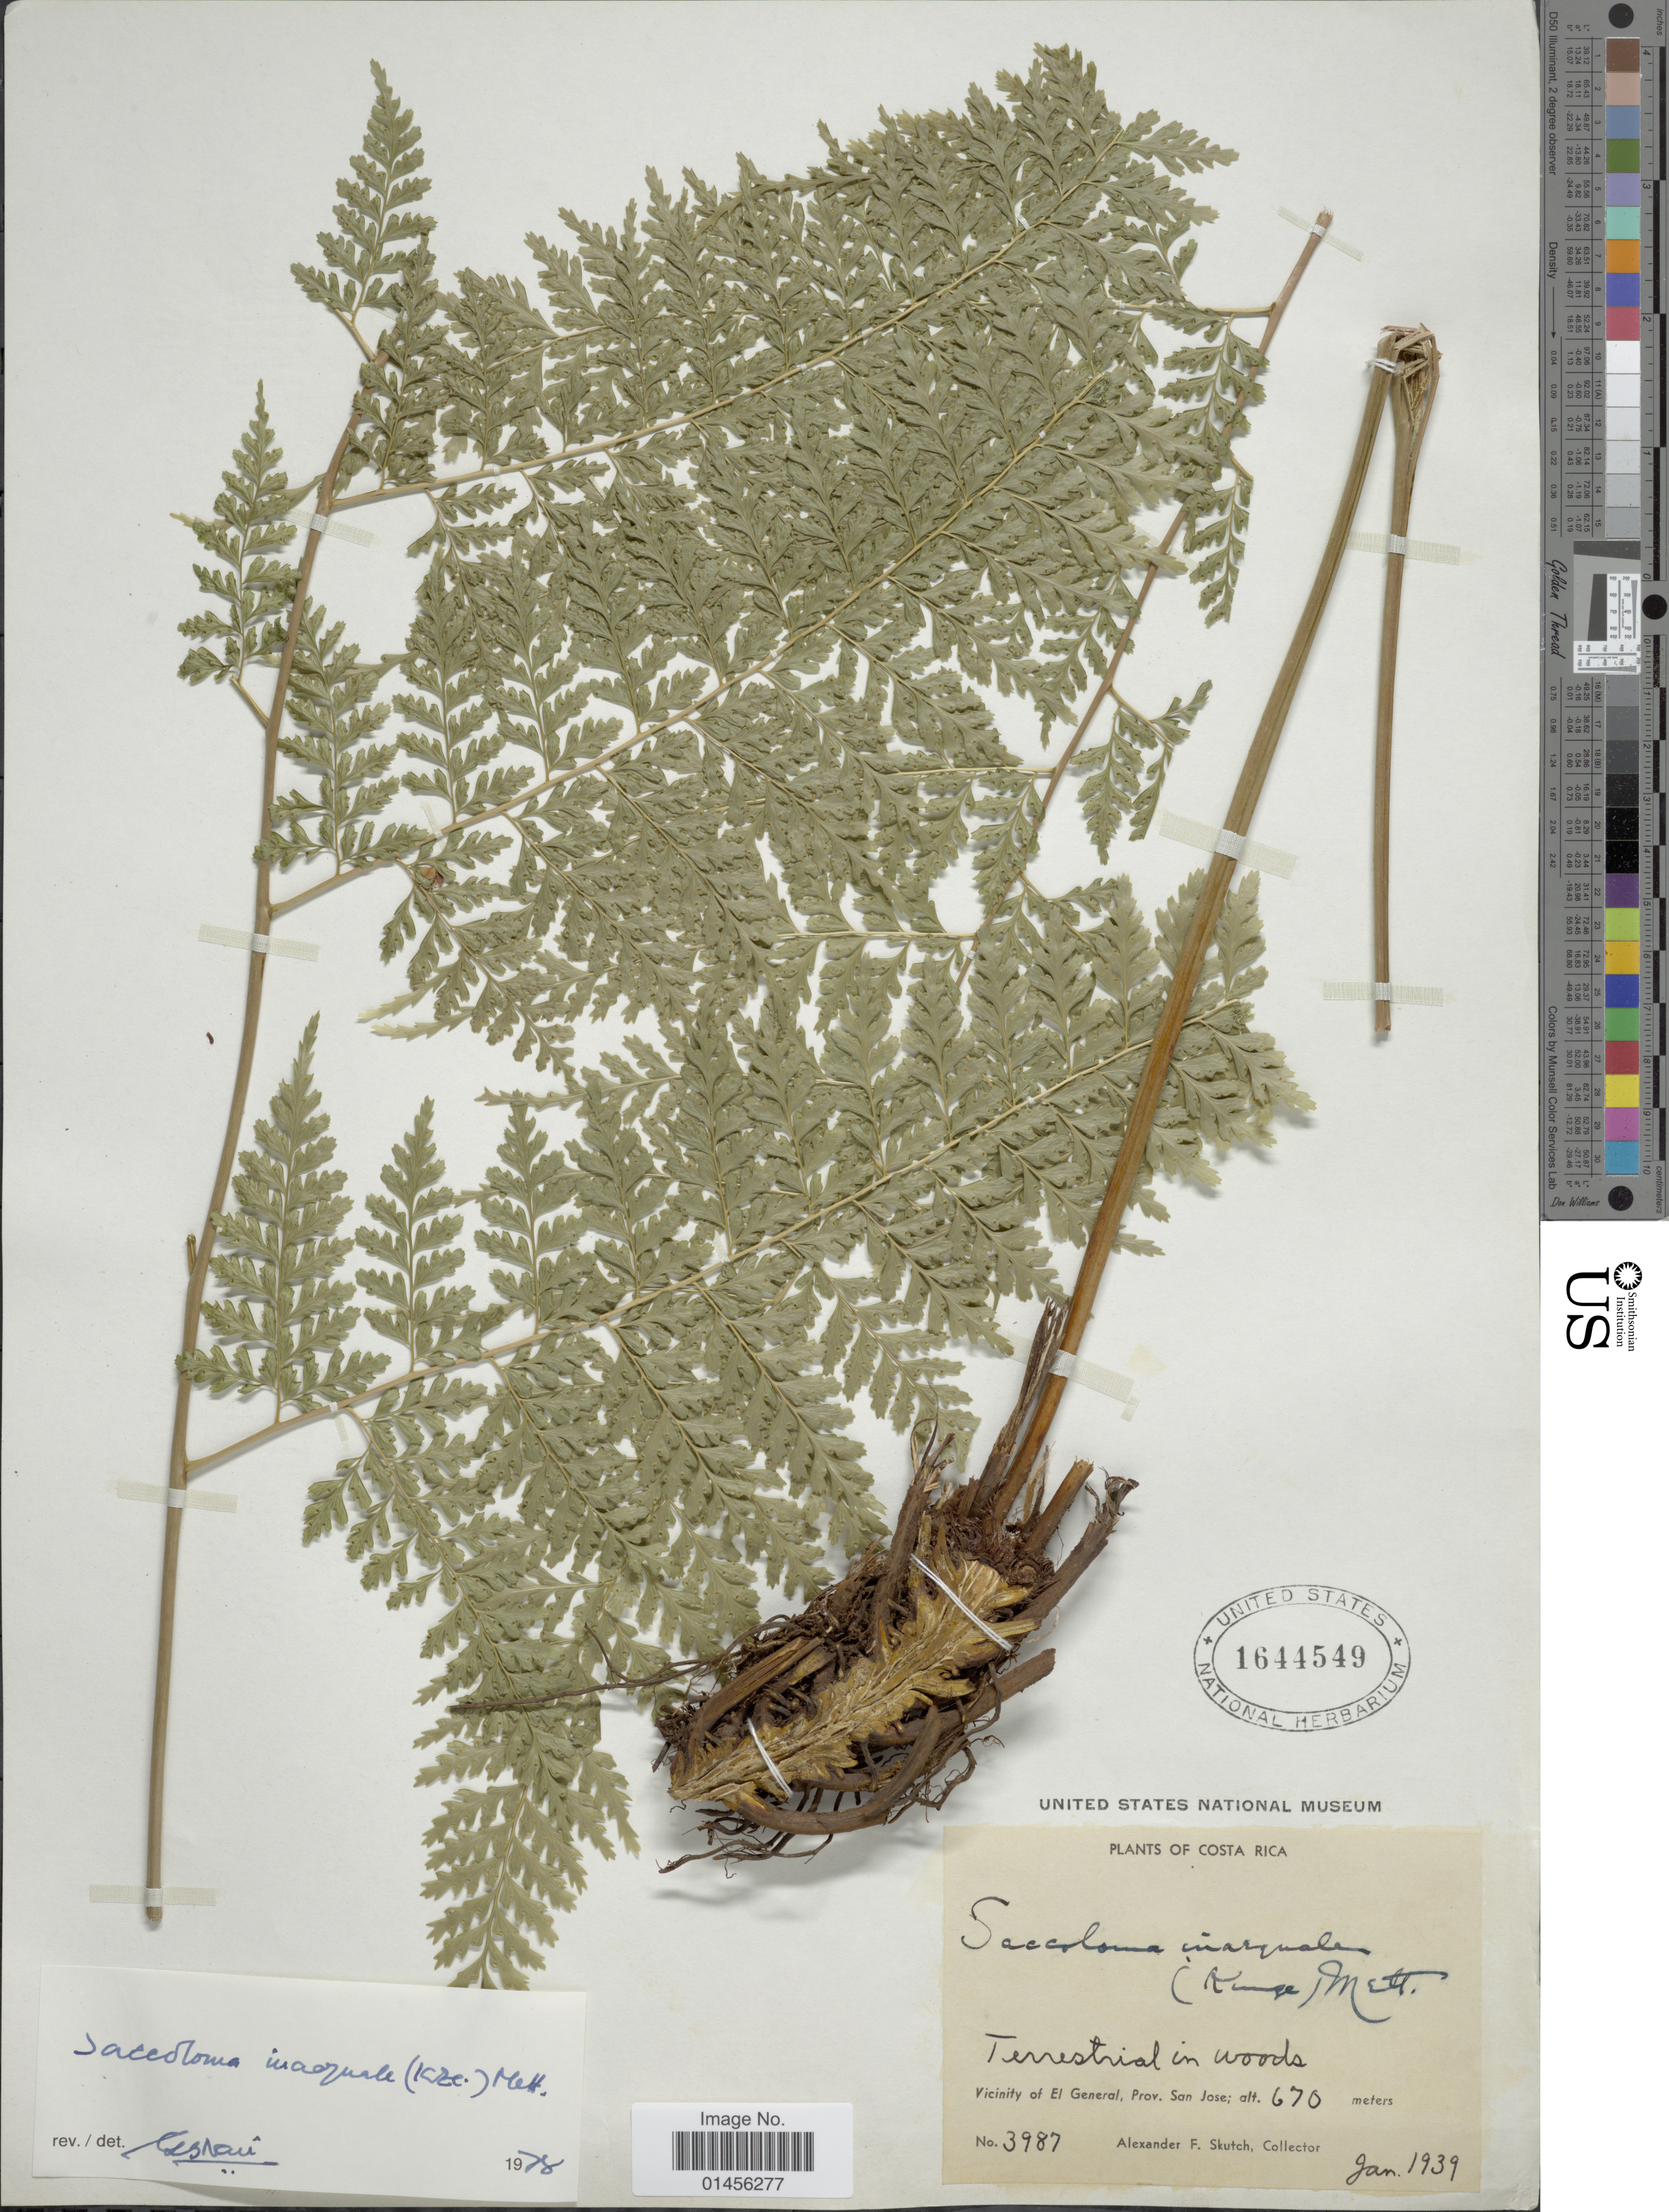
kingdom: Plantae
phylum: Tracheophyta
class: Polypodiopsida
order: Polypodiales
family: Saccolomataceae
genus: Saccoloma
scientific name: Saccoloma inaequale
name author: (Kunze) Mett.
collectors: A. F. Skutch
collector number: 3987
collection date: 1939-01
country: Costa Rica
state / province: San José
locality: Vicinity of El General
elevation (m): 670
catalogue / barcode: US 1644549